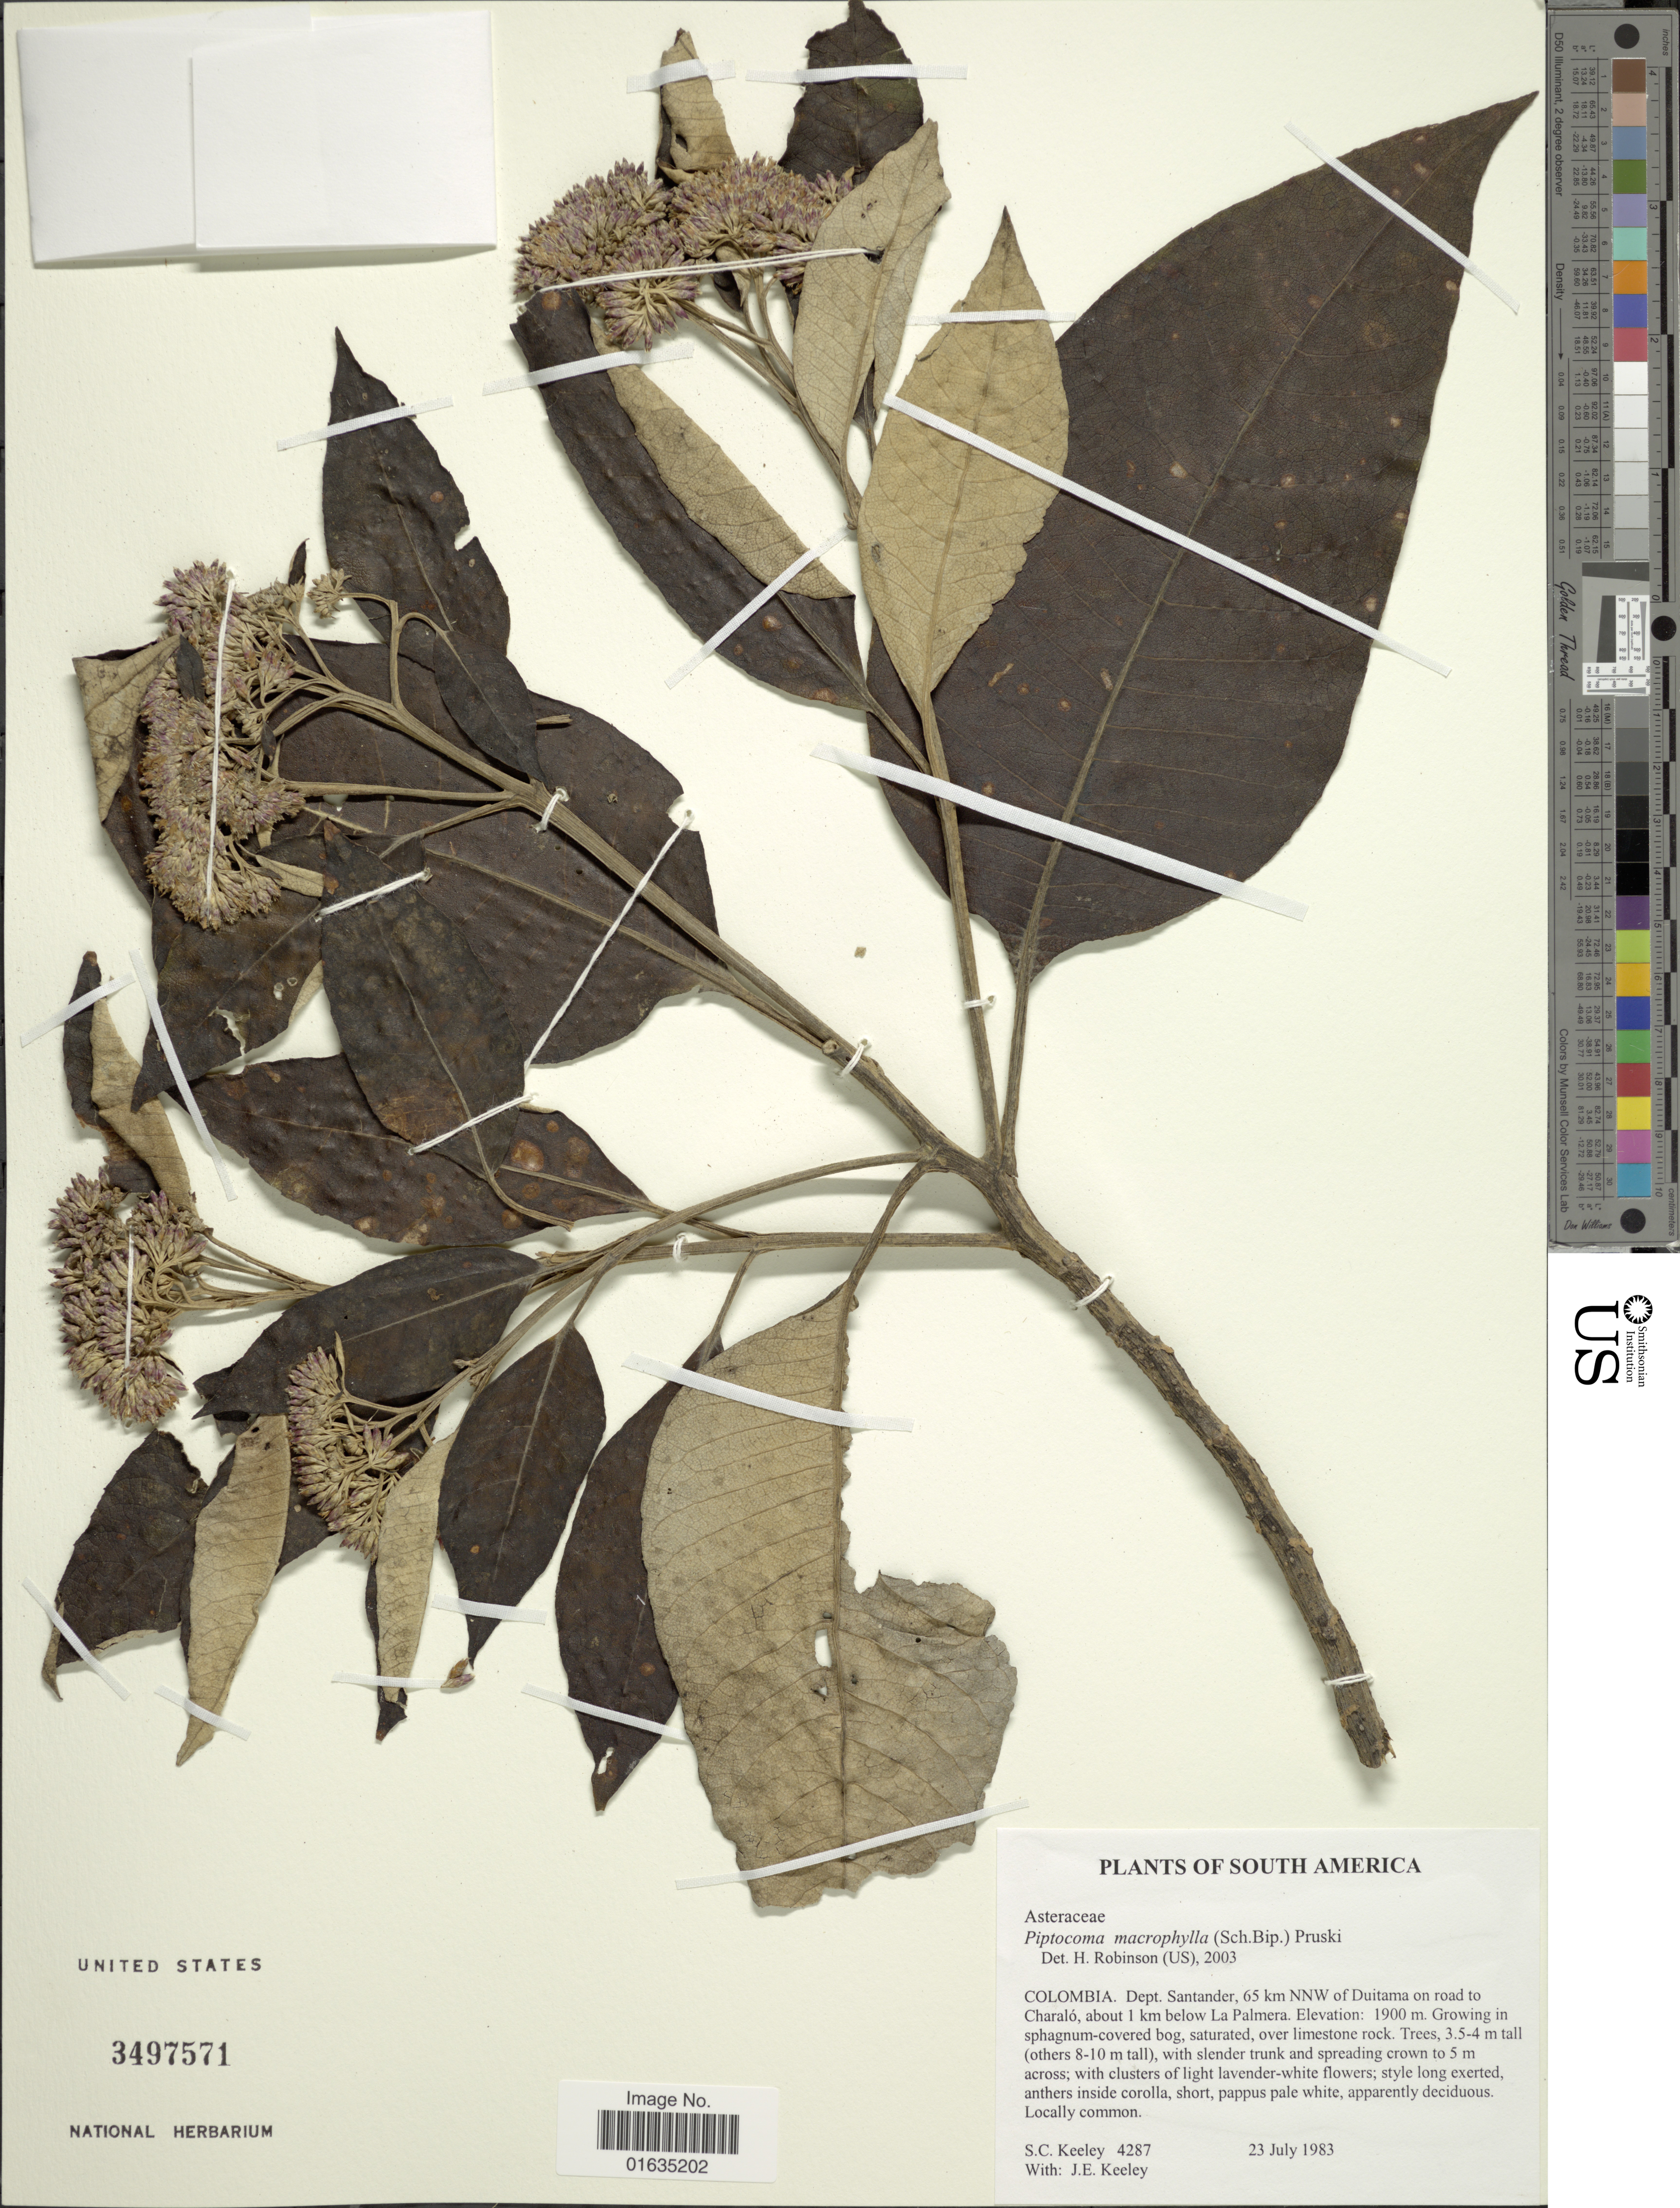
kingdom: Plantae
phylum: Tracheophyta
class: Magnoliopsida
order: Asterales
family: Asteraceae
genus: Piptocoma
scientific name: Piptocoma macrophylla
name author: (Sch. Bip.) Pruski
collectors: S. C. Keeley & J. E. Keeley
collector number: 4287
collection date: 1983-07-23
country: Colombia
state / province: Santander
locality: Dept. Santander, 65 km NNW of Duitama on road to Charalo, about 1 km below La Palmera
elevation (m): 1900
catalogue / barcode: US 3497571